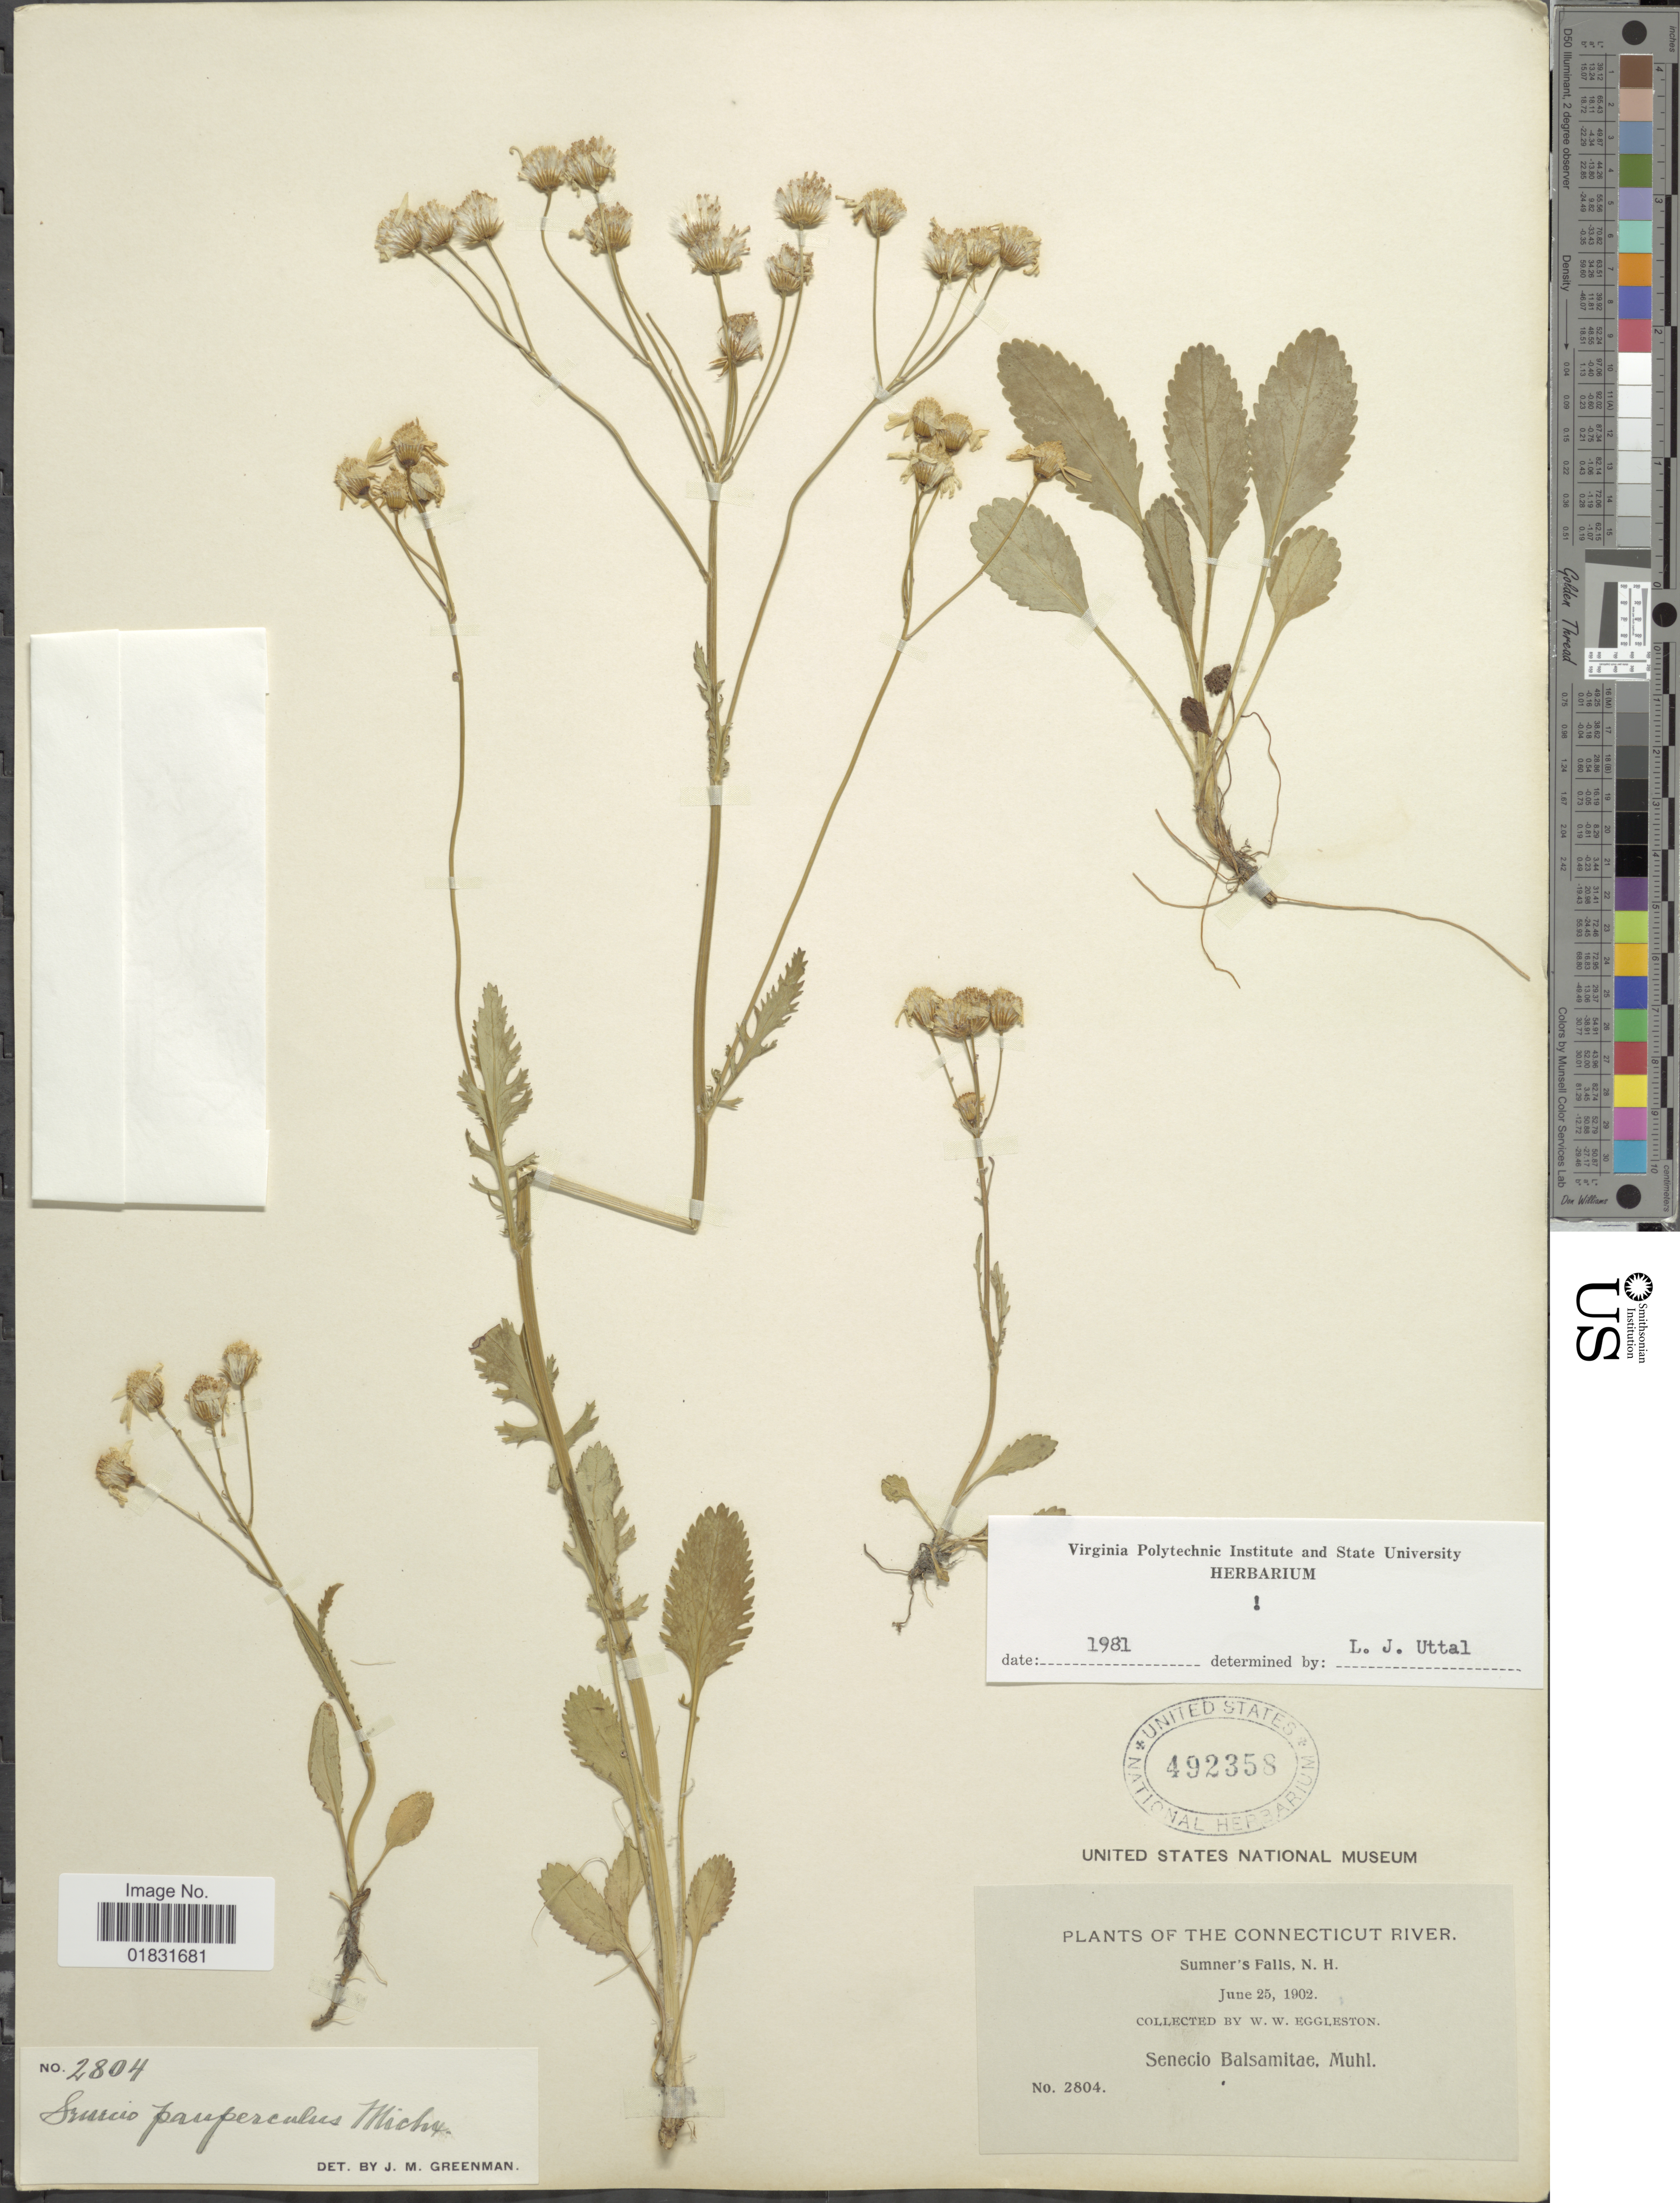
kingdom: Plantae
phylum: Tracheophyta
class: Magnoliopsida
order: Asterales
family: Asteraceae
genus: Packera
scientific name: Packera paupercula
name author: (Michx.) Á. Löve & D. Löve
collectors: W. W. Eggleston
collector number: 2804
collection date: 1902-06-25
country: United States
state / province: New Hampshire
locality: The Connecticut River, Summer's Falls, N.H.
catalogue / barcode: US 492358